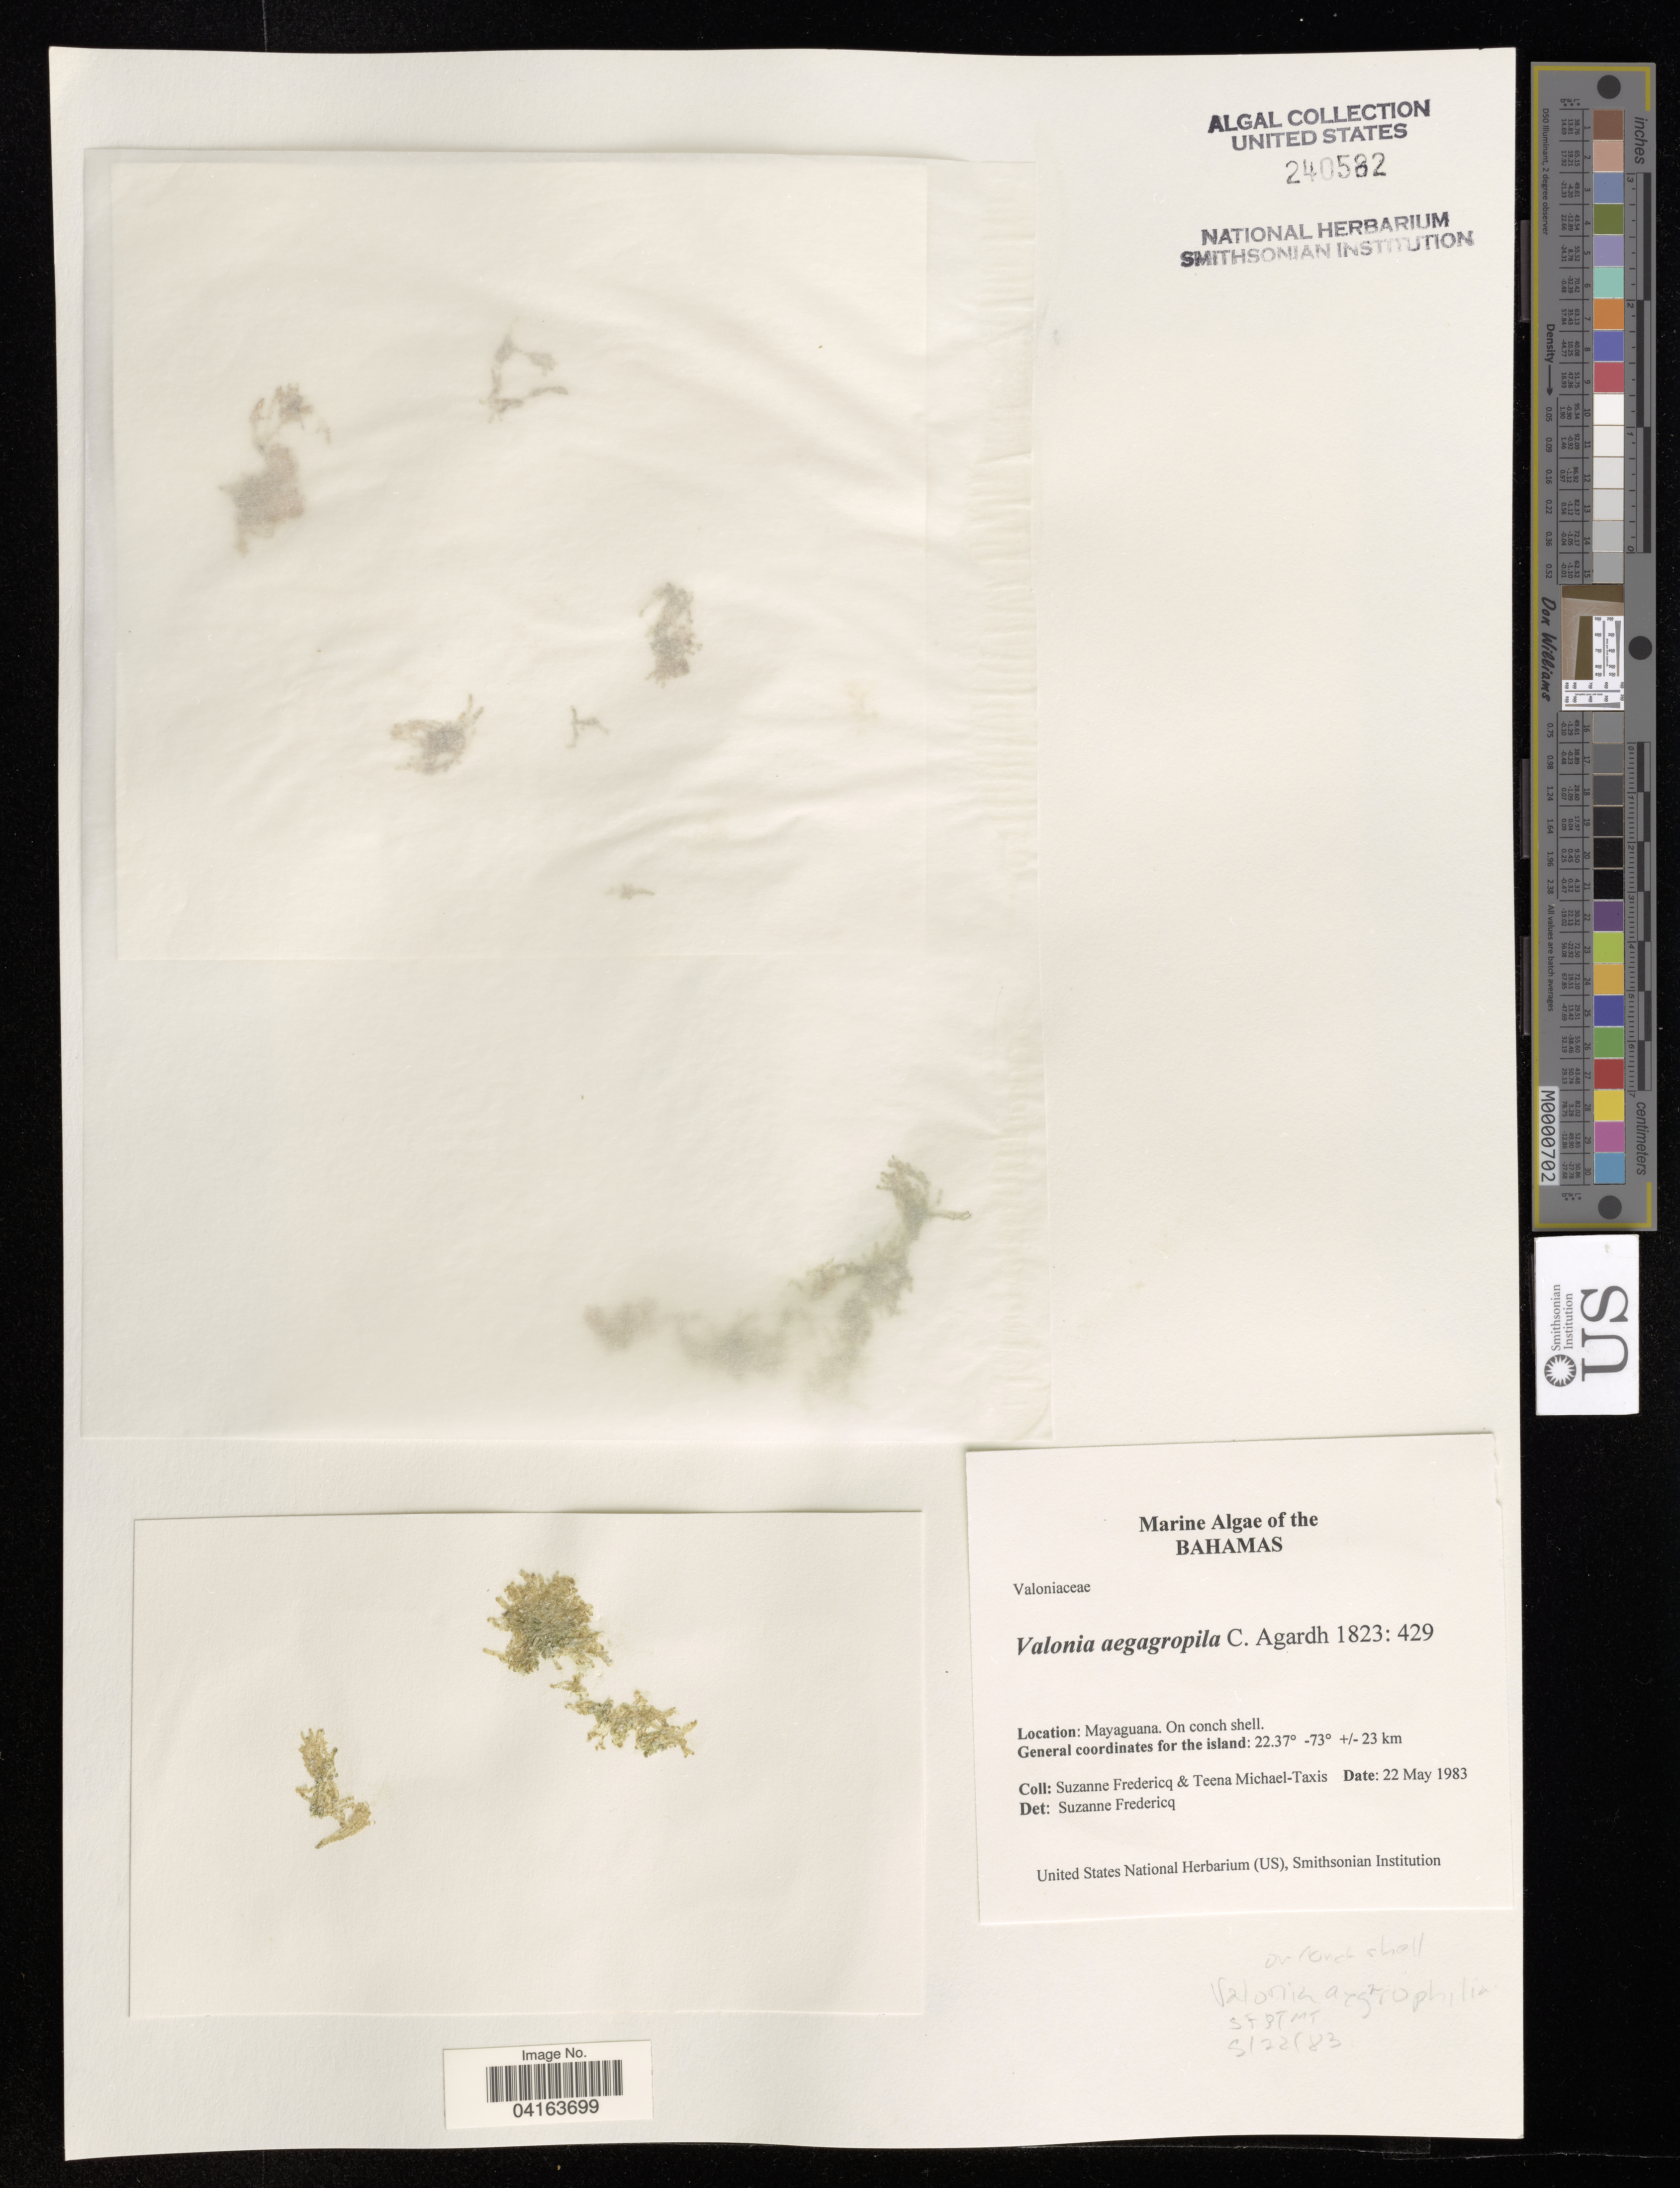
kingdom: Plantae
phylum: Chlorophyta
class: Ulvophyceae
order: Siphonocladales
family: Valoniaceae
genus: Valonia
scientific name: Valonia aegagropila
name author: C. Agardh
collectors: S. Fredericq & T. Michael-Taxis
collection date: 1983-05-22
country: Bahamas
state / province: Mayaguana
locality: On conch shell.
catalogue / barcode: US 240582